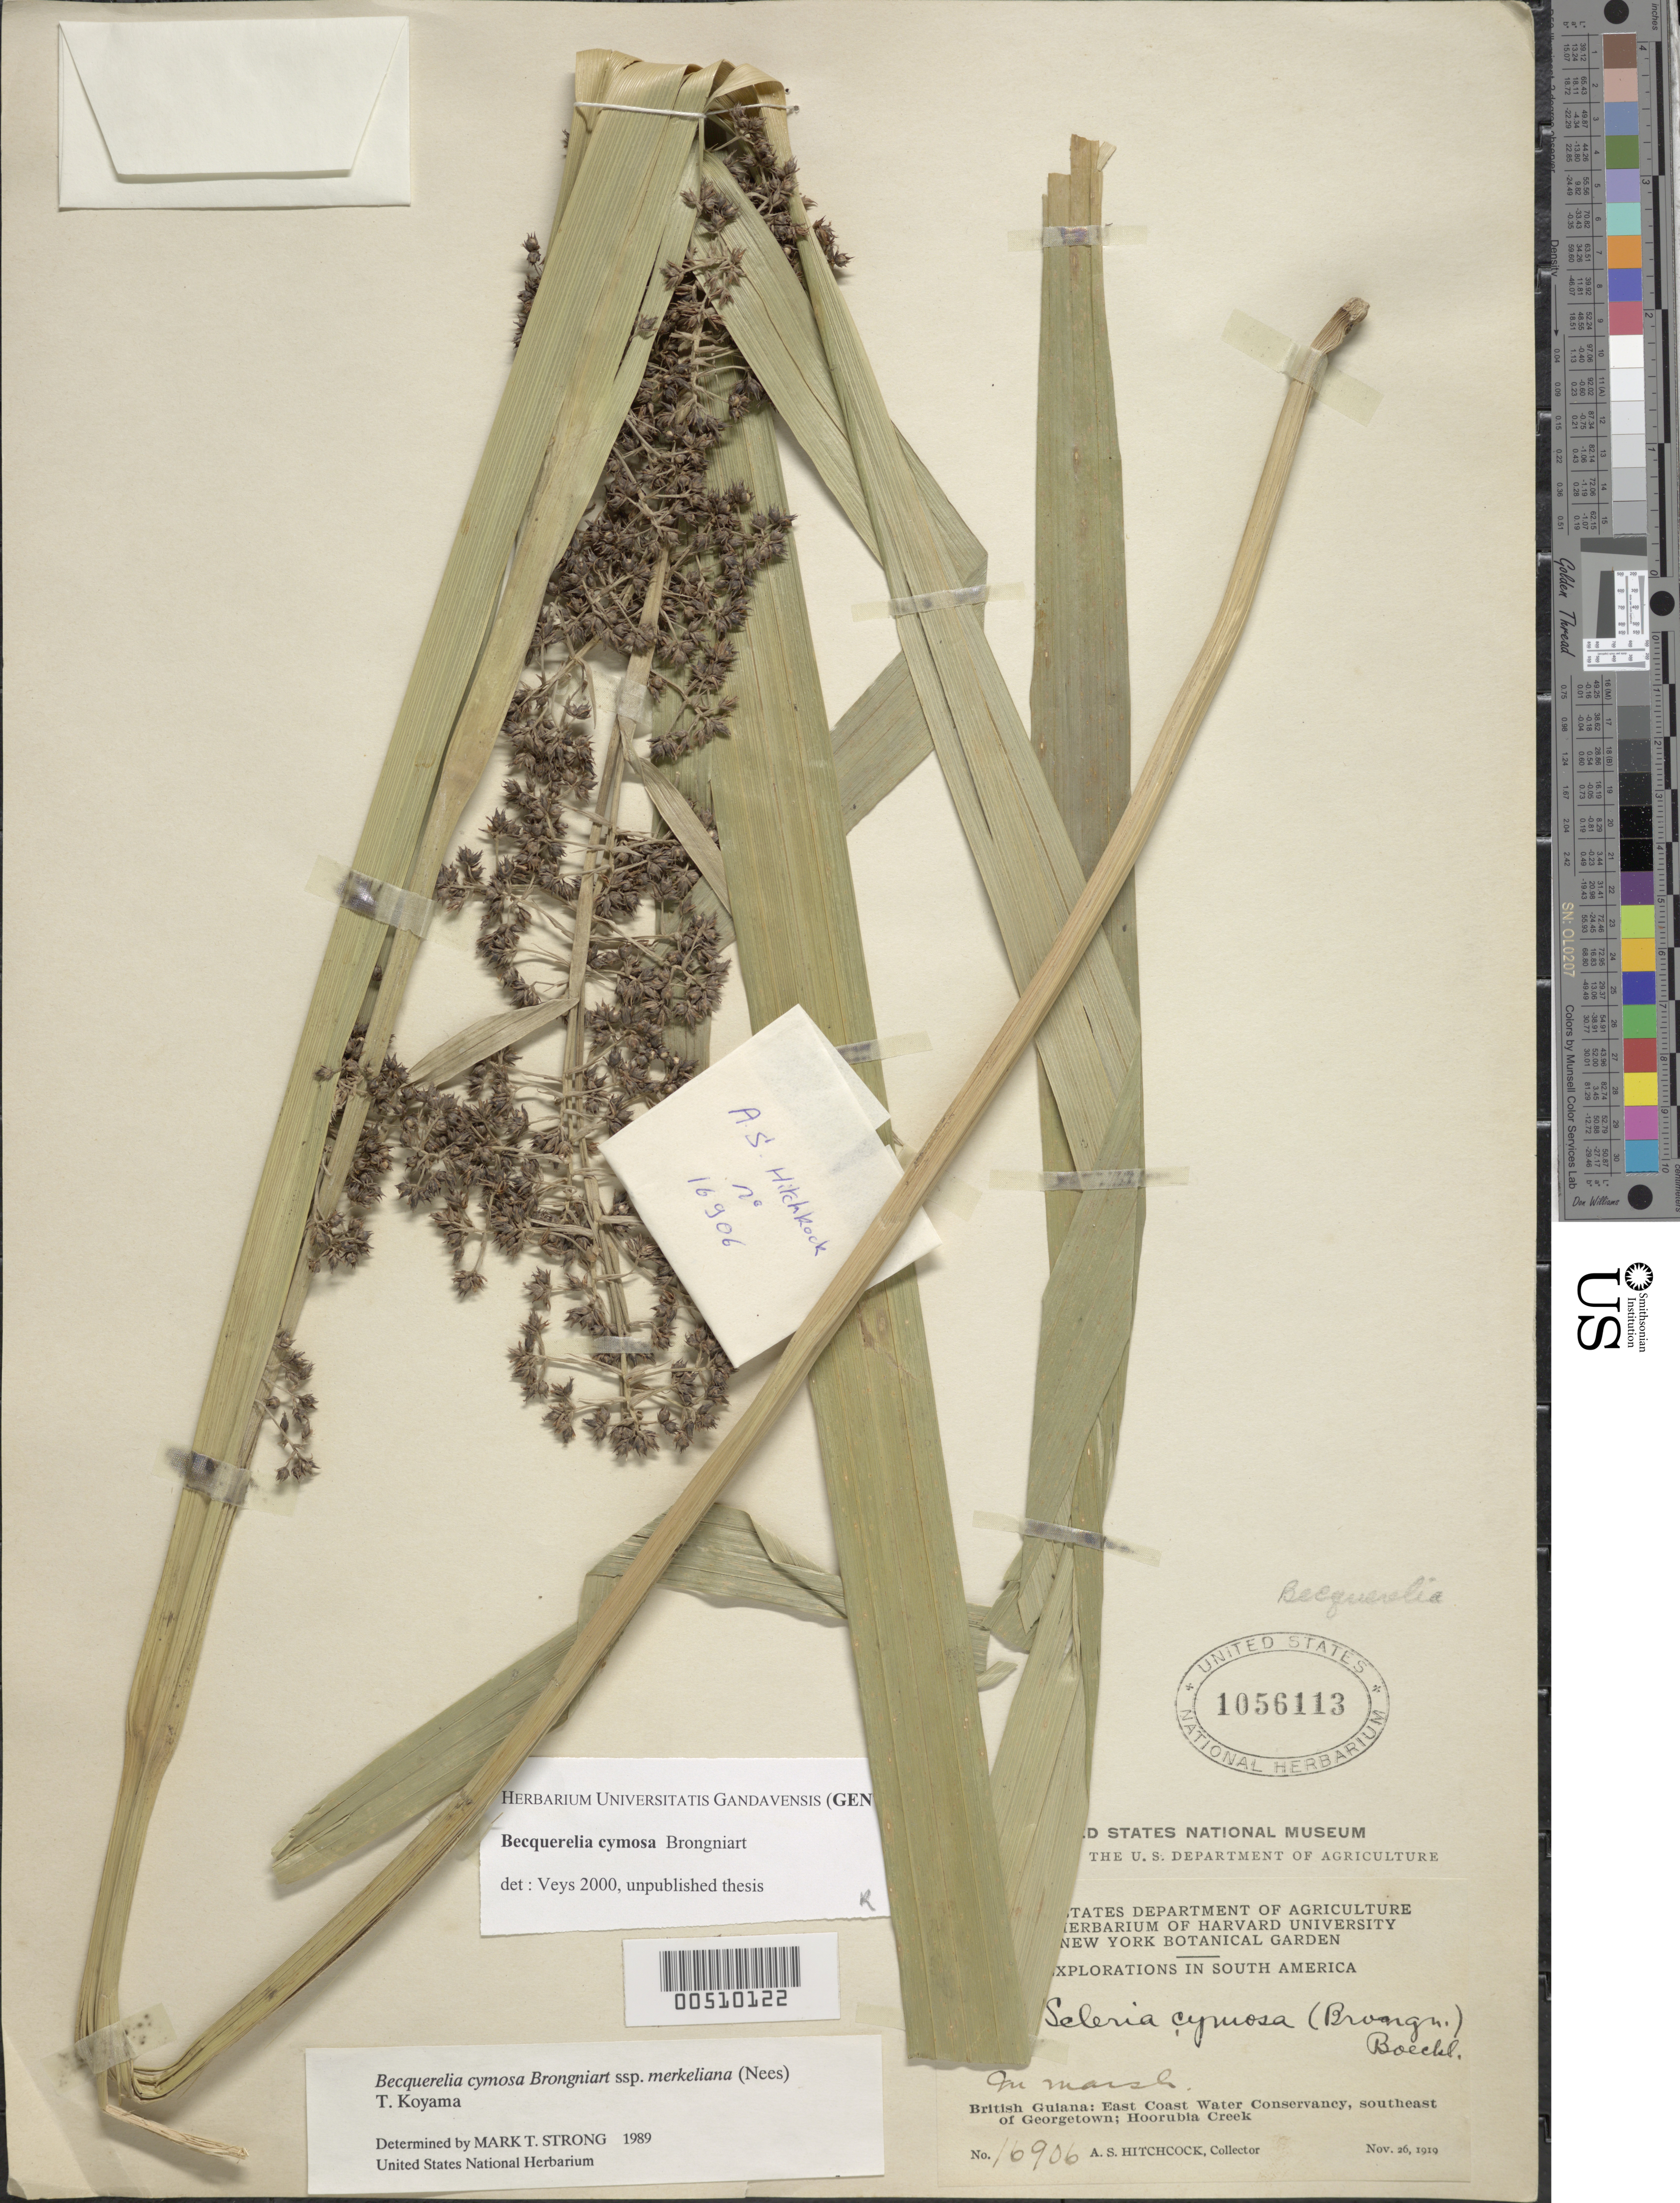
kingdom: Plantae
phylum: Tracheophyta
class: Liliopsida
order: Poales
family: Cyperaceae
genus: Becquerelia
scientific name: Becquerelia cymosa subsp. merkeliana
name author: (Nees) T. Koyama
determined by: Strong, M. T., (US), Smithsonian Institution - National Museum of Natural History (UNITED STATES)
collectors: A. S. Hitchcock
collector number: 16906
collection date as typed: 26 Nov 1919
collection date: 1919-11-26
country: Guyana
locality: East Coast Water Conservancy, SE of Georgetown; Hoorubia Creek.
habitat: In marsh.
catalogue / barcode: US 1056113